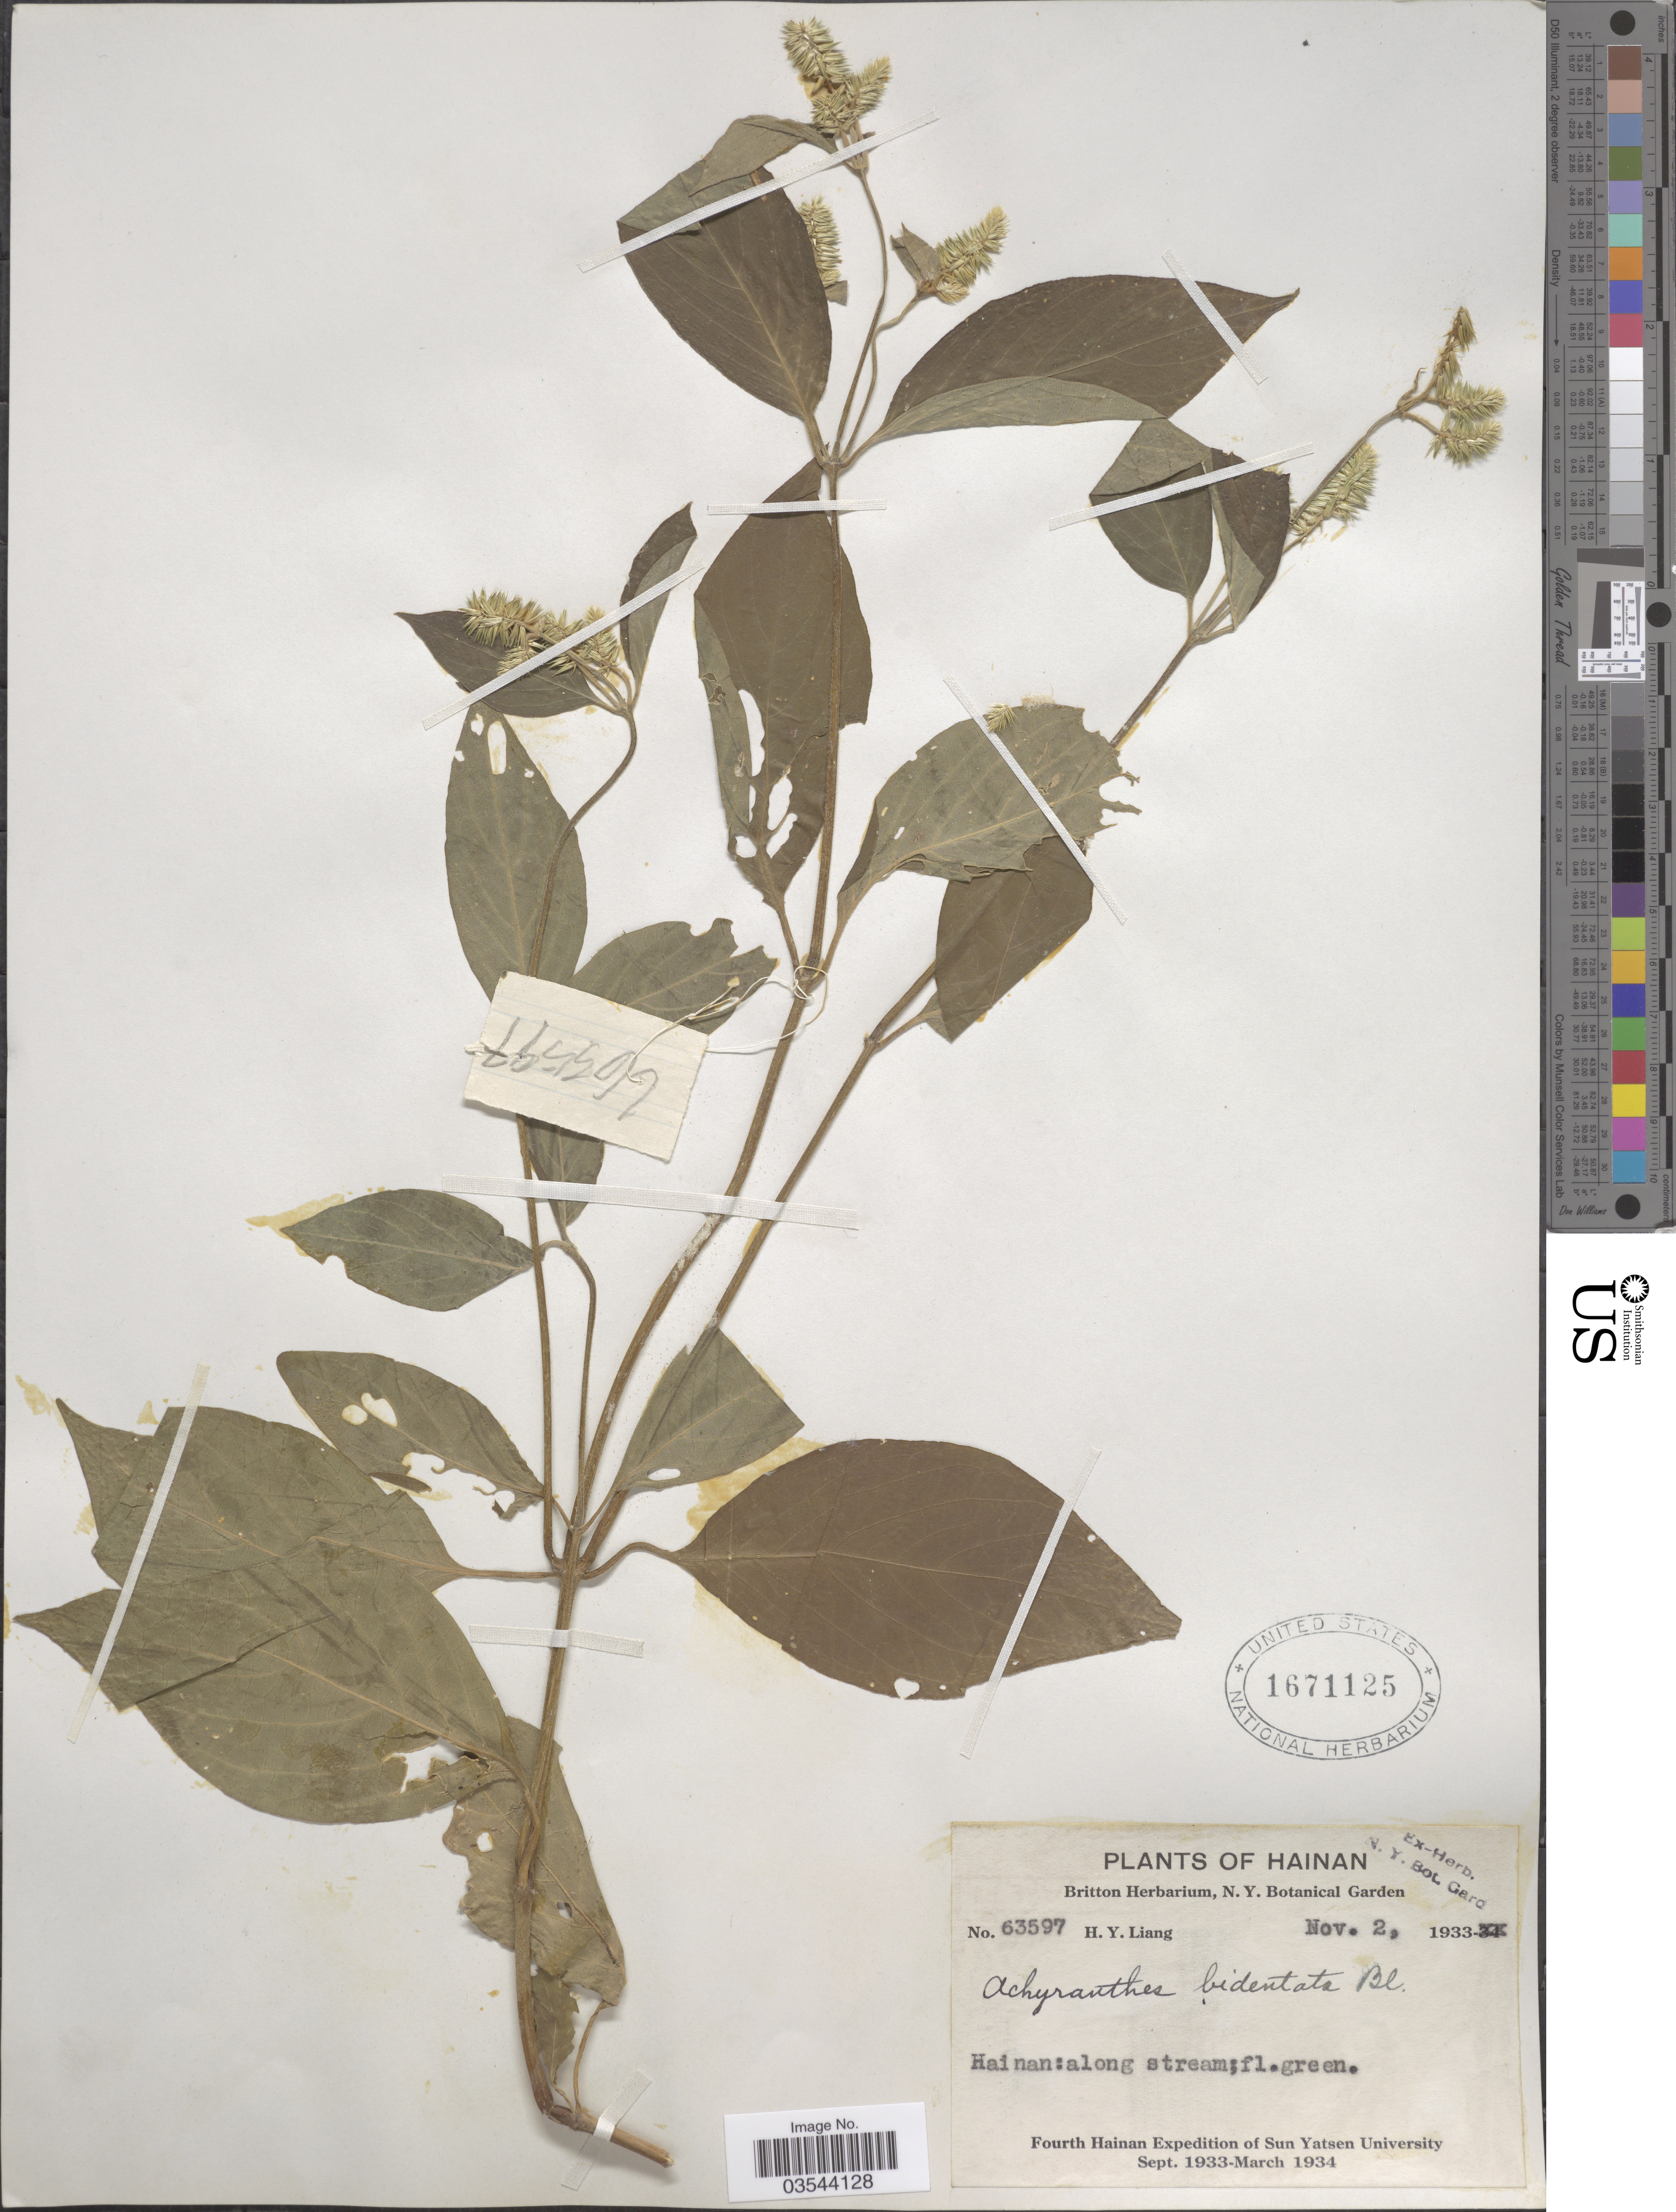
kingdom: Plantae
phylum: Tracheophyta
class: Magnoliopsida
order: Caryophyllales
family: Amaranthaceae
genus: Achyranthes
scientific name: Achyranthes bidentata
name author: Blume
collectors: H. Y. Liang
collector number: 63597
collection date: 1933-11-02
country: China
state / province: Hainan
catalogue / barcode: US 1671125